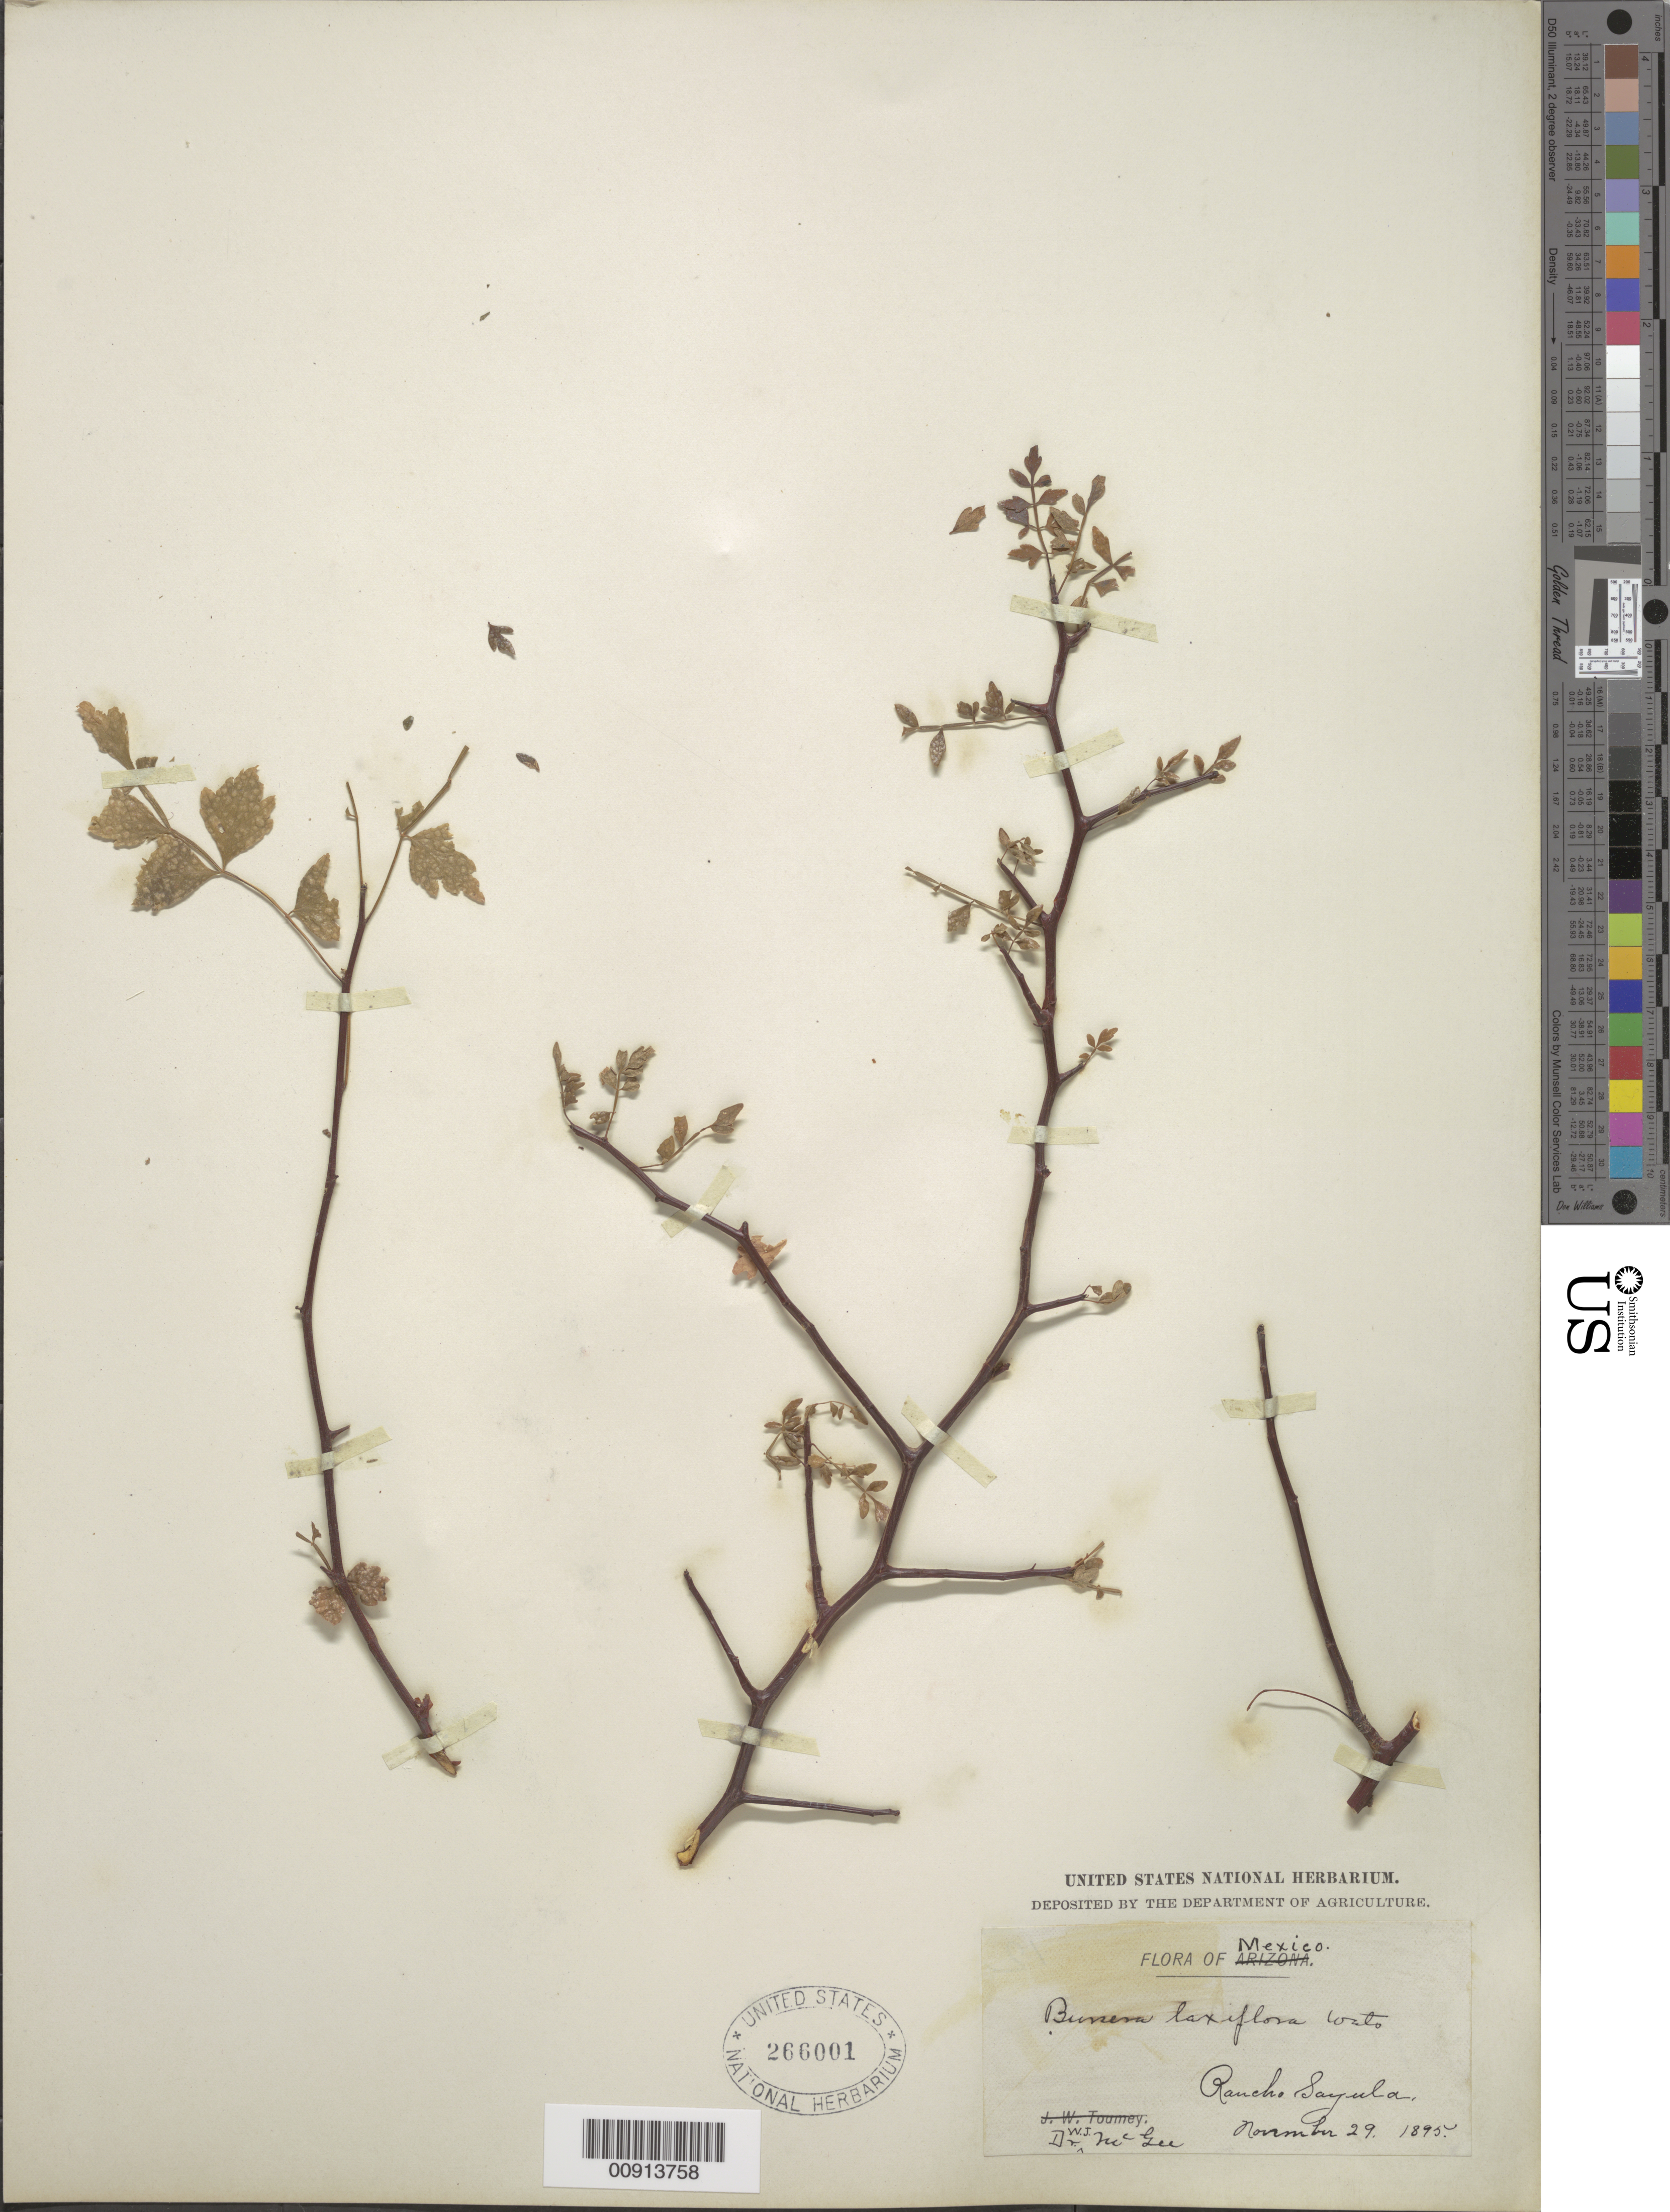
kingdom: Plantae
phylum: Tracheophyta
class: Magnoliopsida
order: Sapindales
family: Burseraceae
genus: Bursera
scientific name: Bursera laxiflora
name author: S. Watson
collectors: W. Mcgee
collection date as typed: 29 Nov 1895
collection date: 1895-11-29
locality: Rancho Sayula.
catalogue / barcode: US 266001